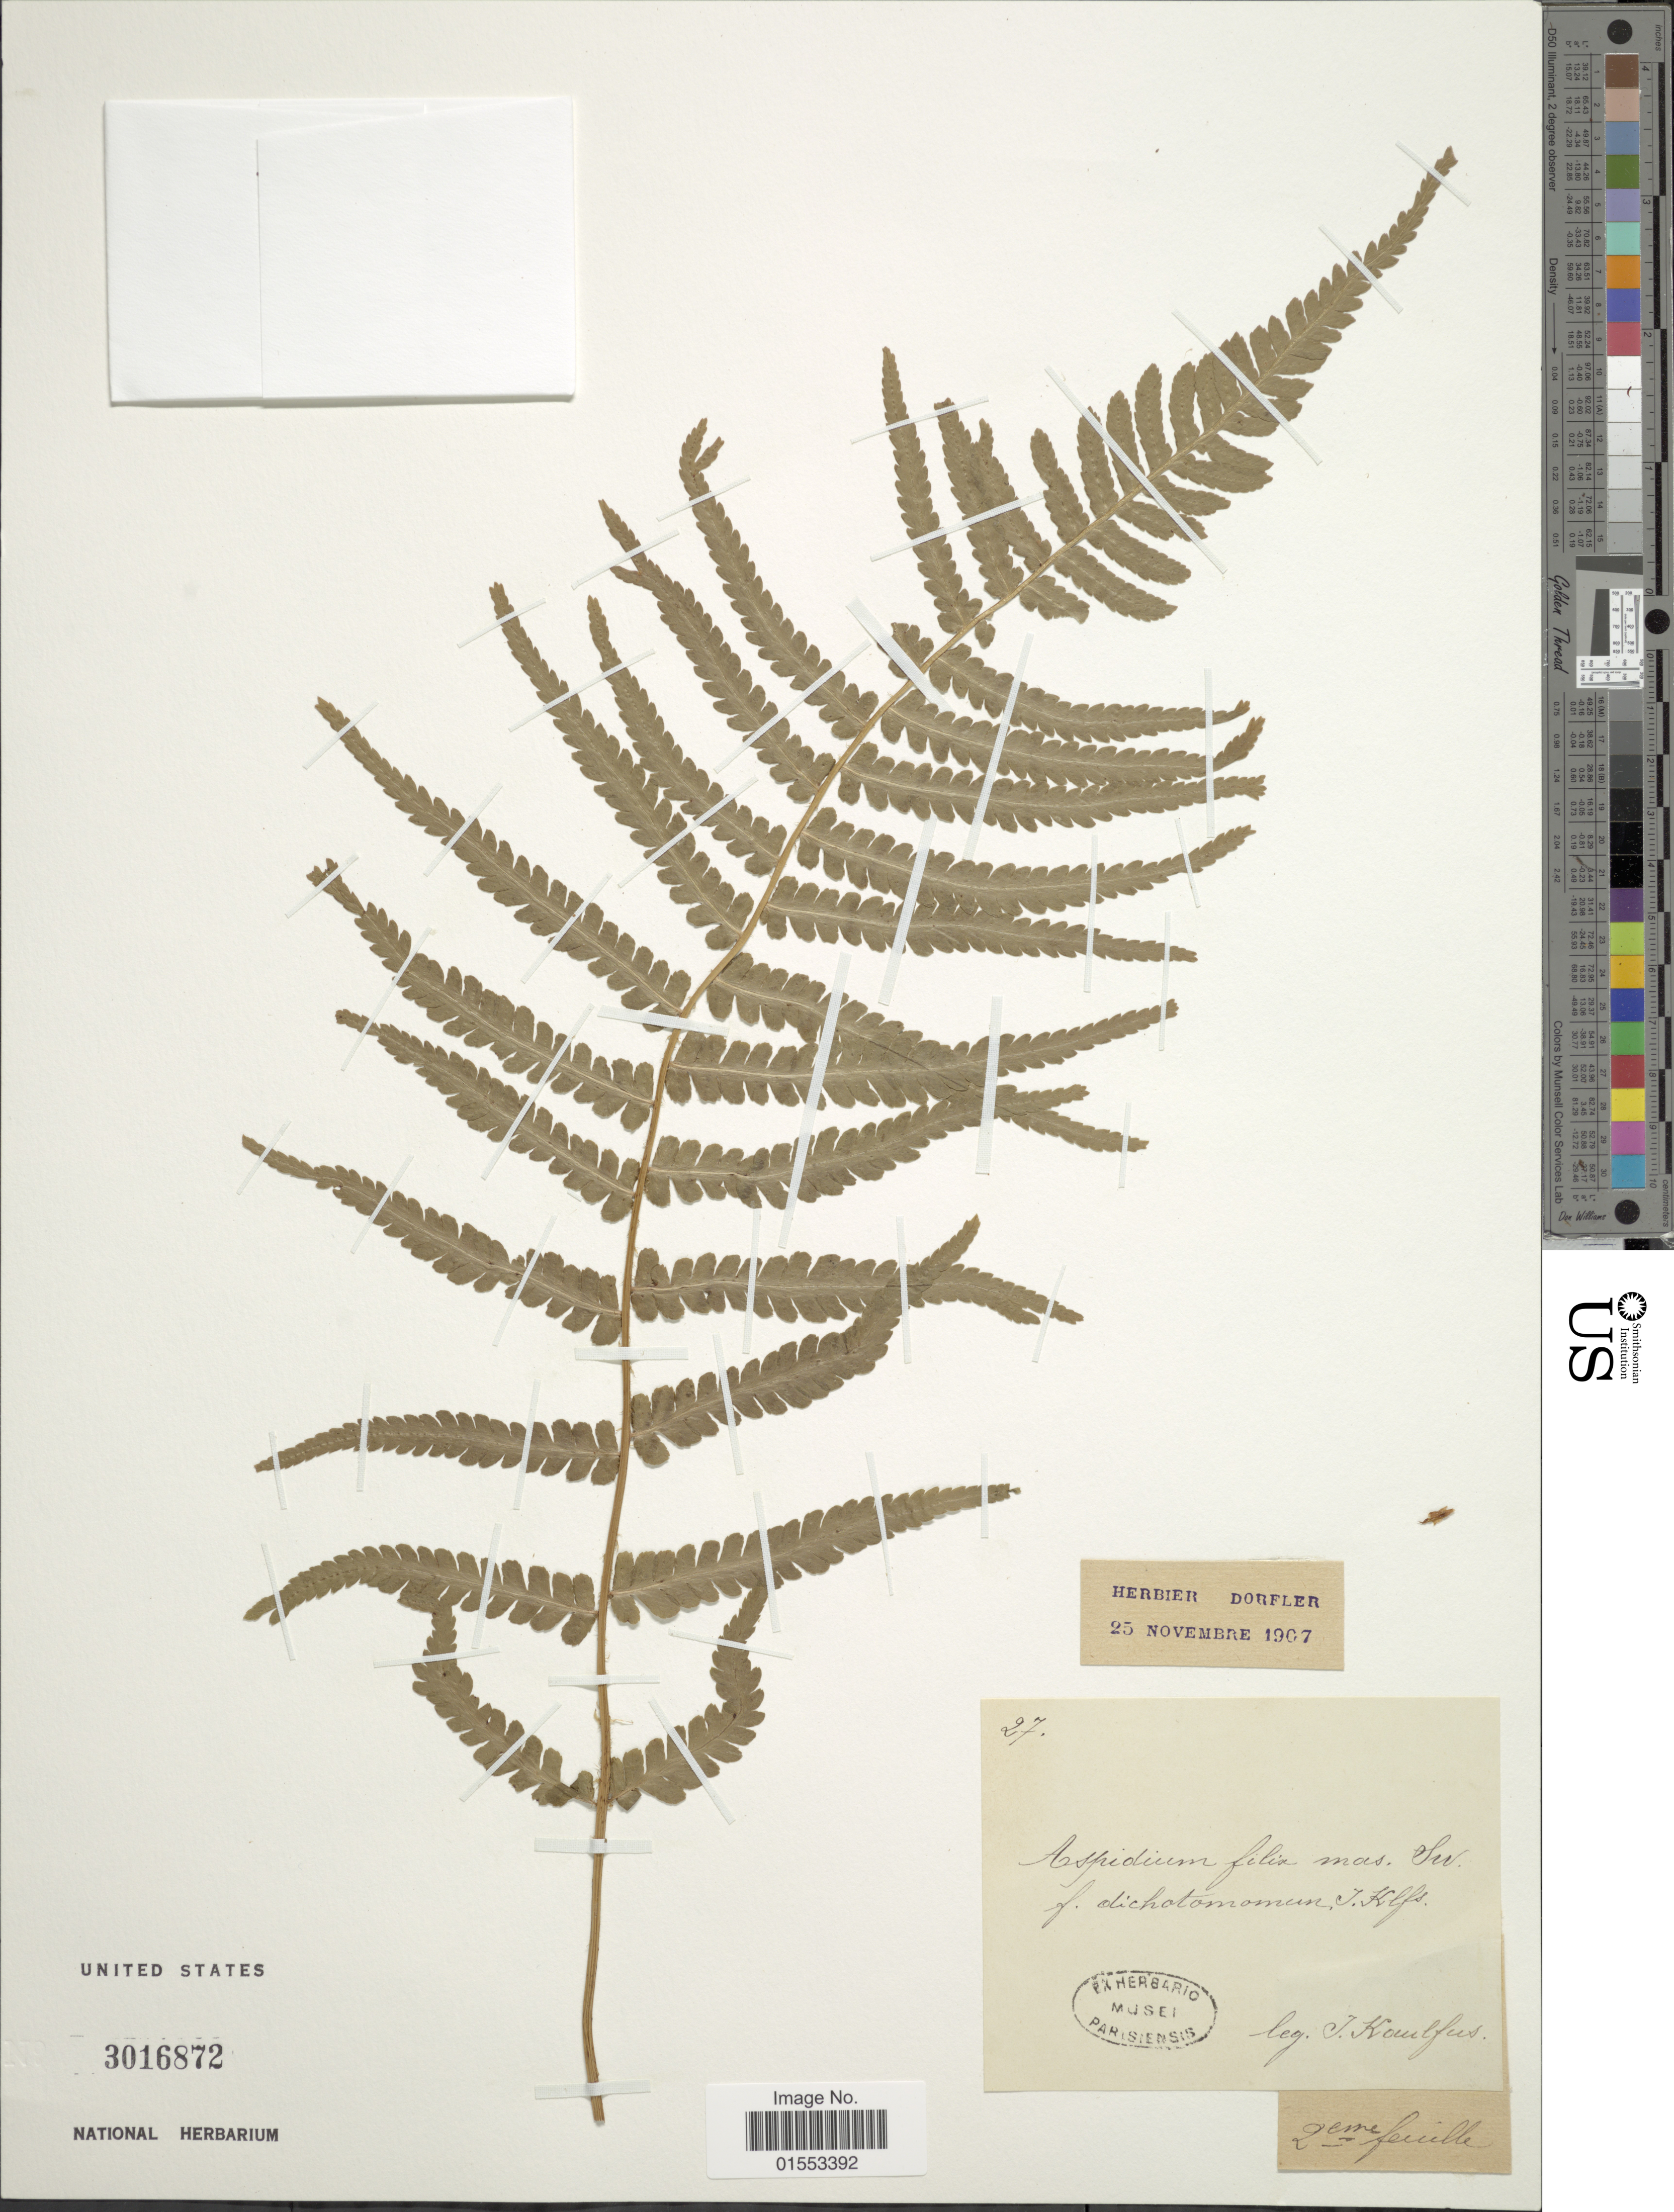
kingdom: Plantae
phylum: Tracheophyta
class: Polypodiopsida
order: Polypodiales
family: Dryopteridaceae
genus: Dryopteris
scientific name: Dryopteris filix-mas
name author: (L.) Schott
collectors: J. S. Kaulfuss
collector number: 27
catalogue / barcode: US 3016872